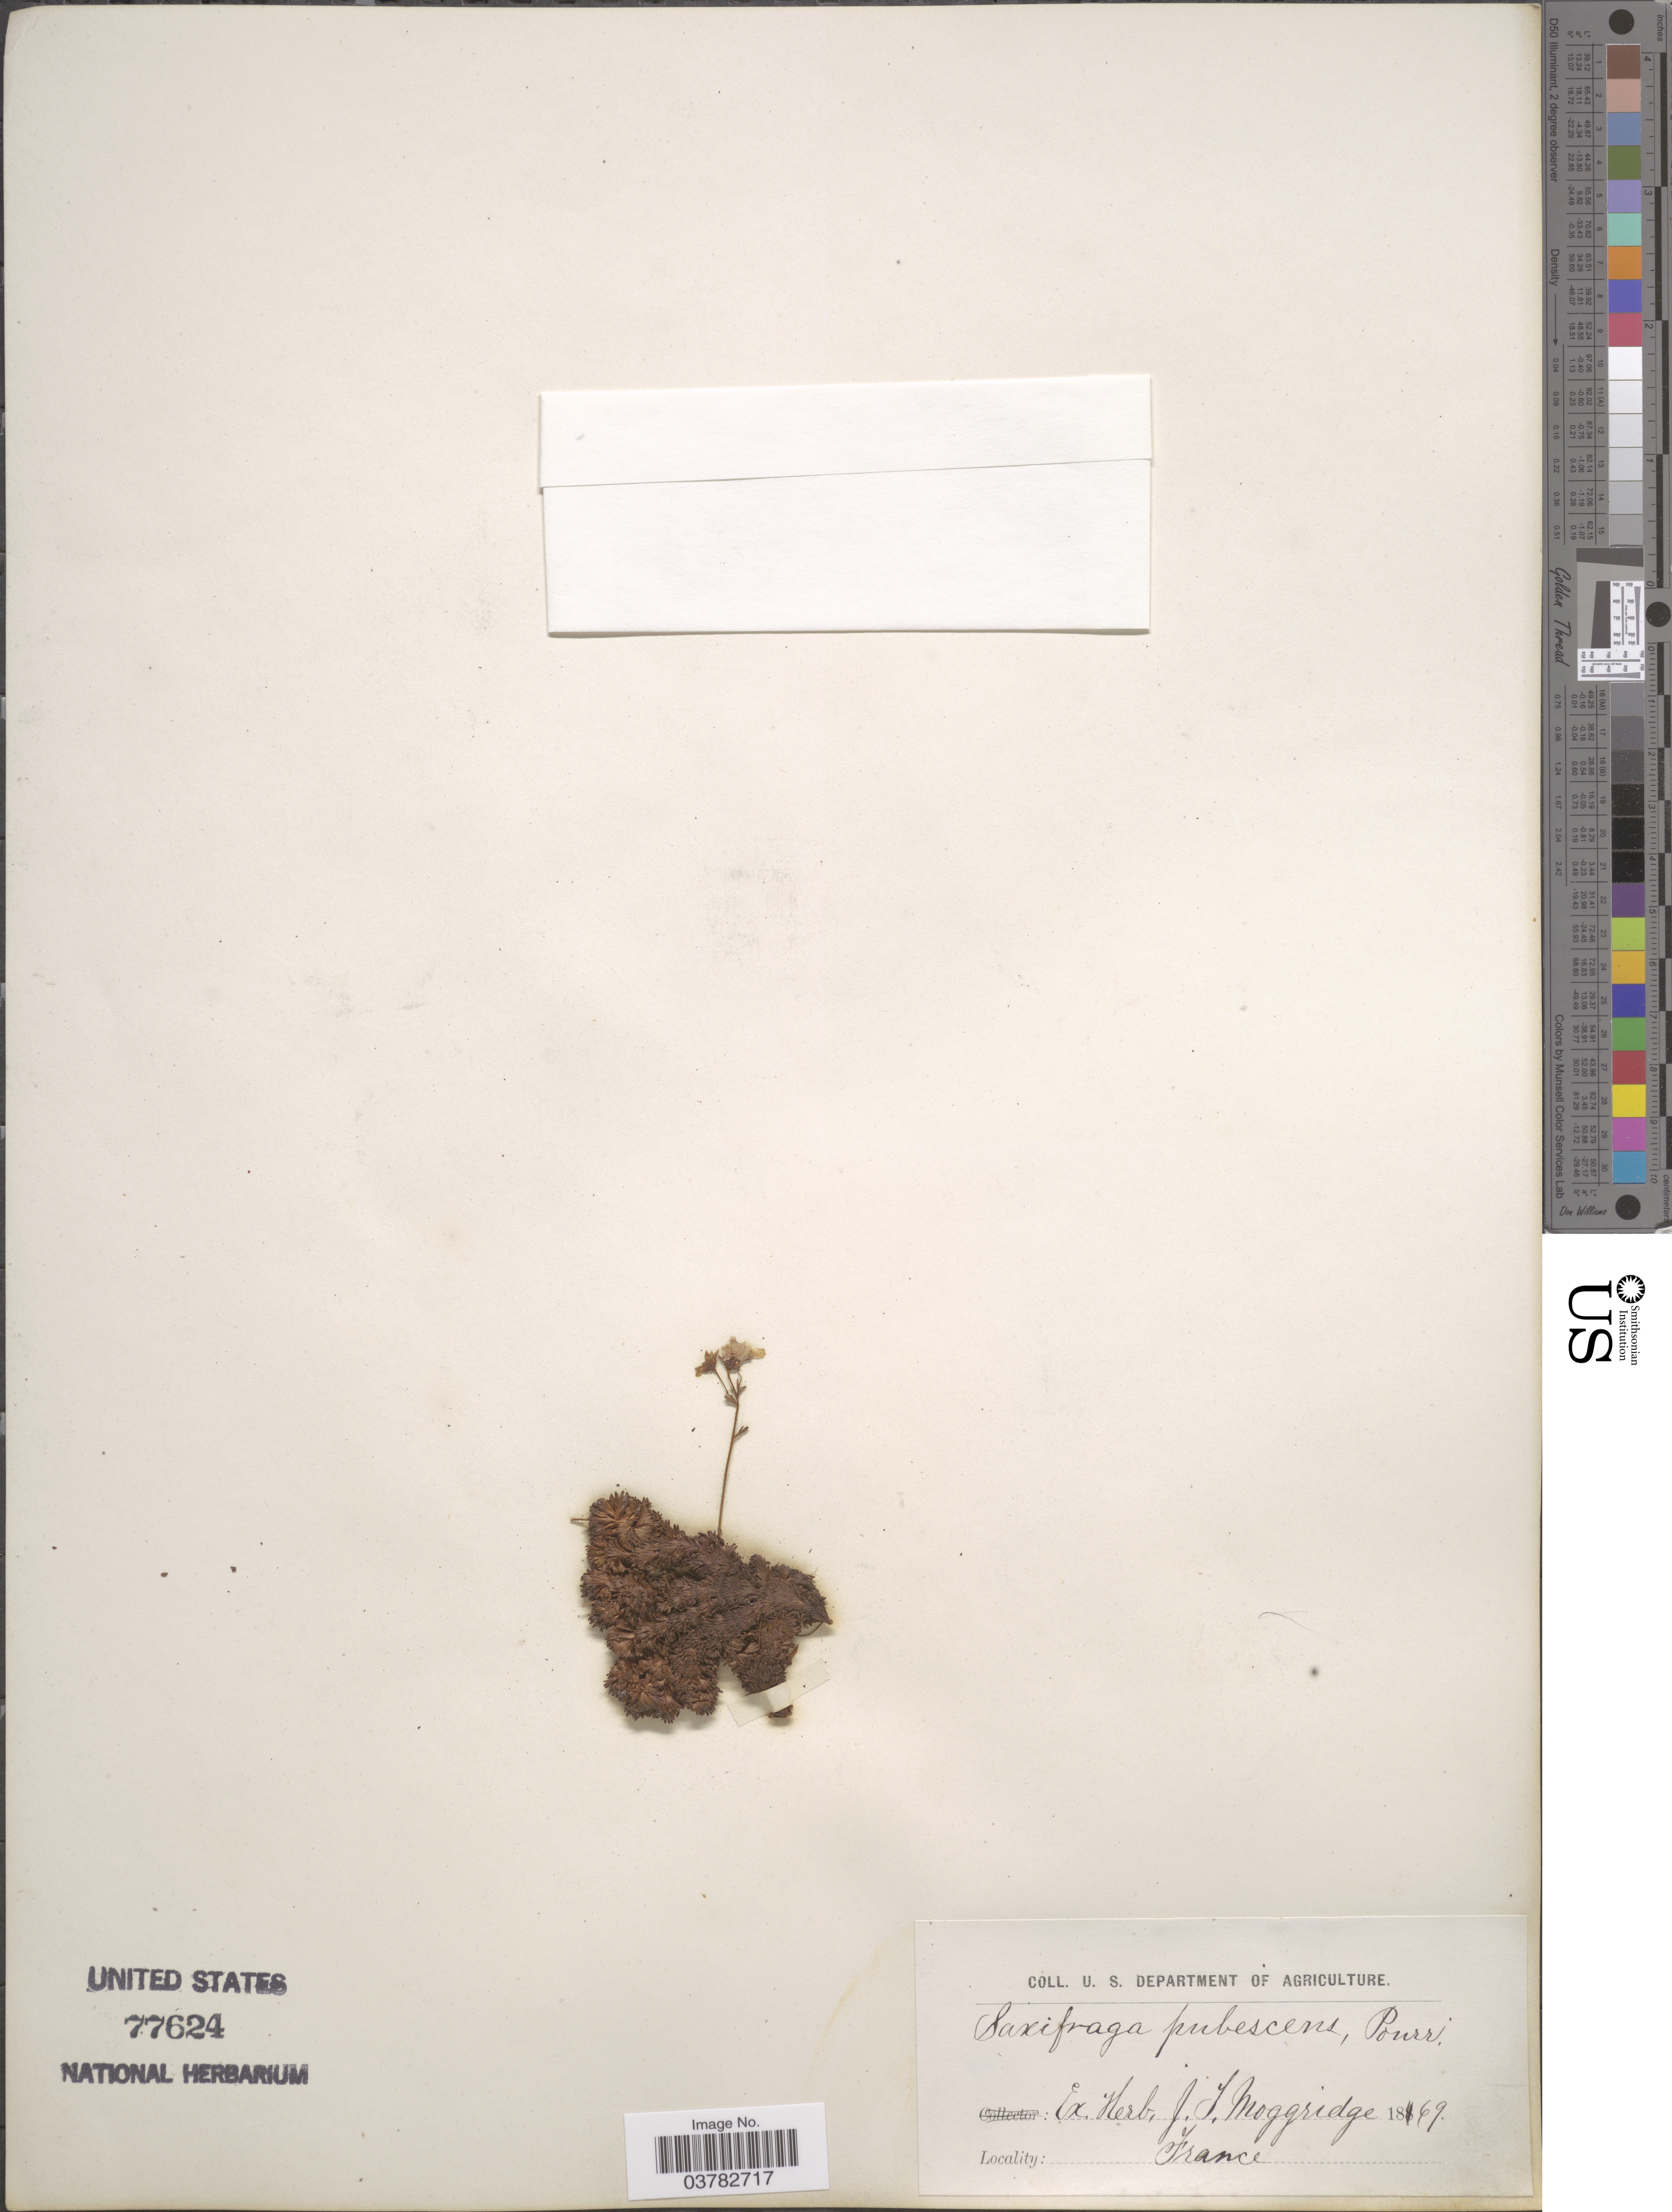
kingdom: Plantae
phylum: Tracheophyta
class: Magnoliopsida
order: Saxifragales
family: Saxifragaceae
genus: Saxifraga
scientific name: Saxifraga pubescens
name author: Pourr.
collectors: ex herb. J.T. Moggridge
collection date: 1869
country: France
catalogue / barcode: US 77624